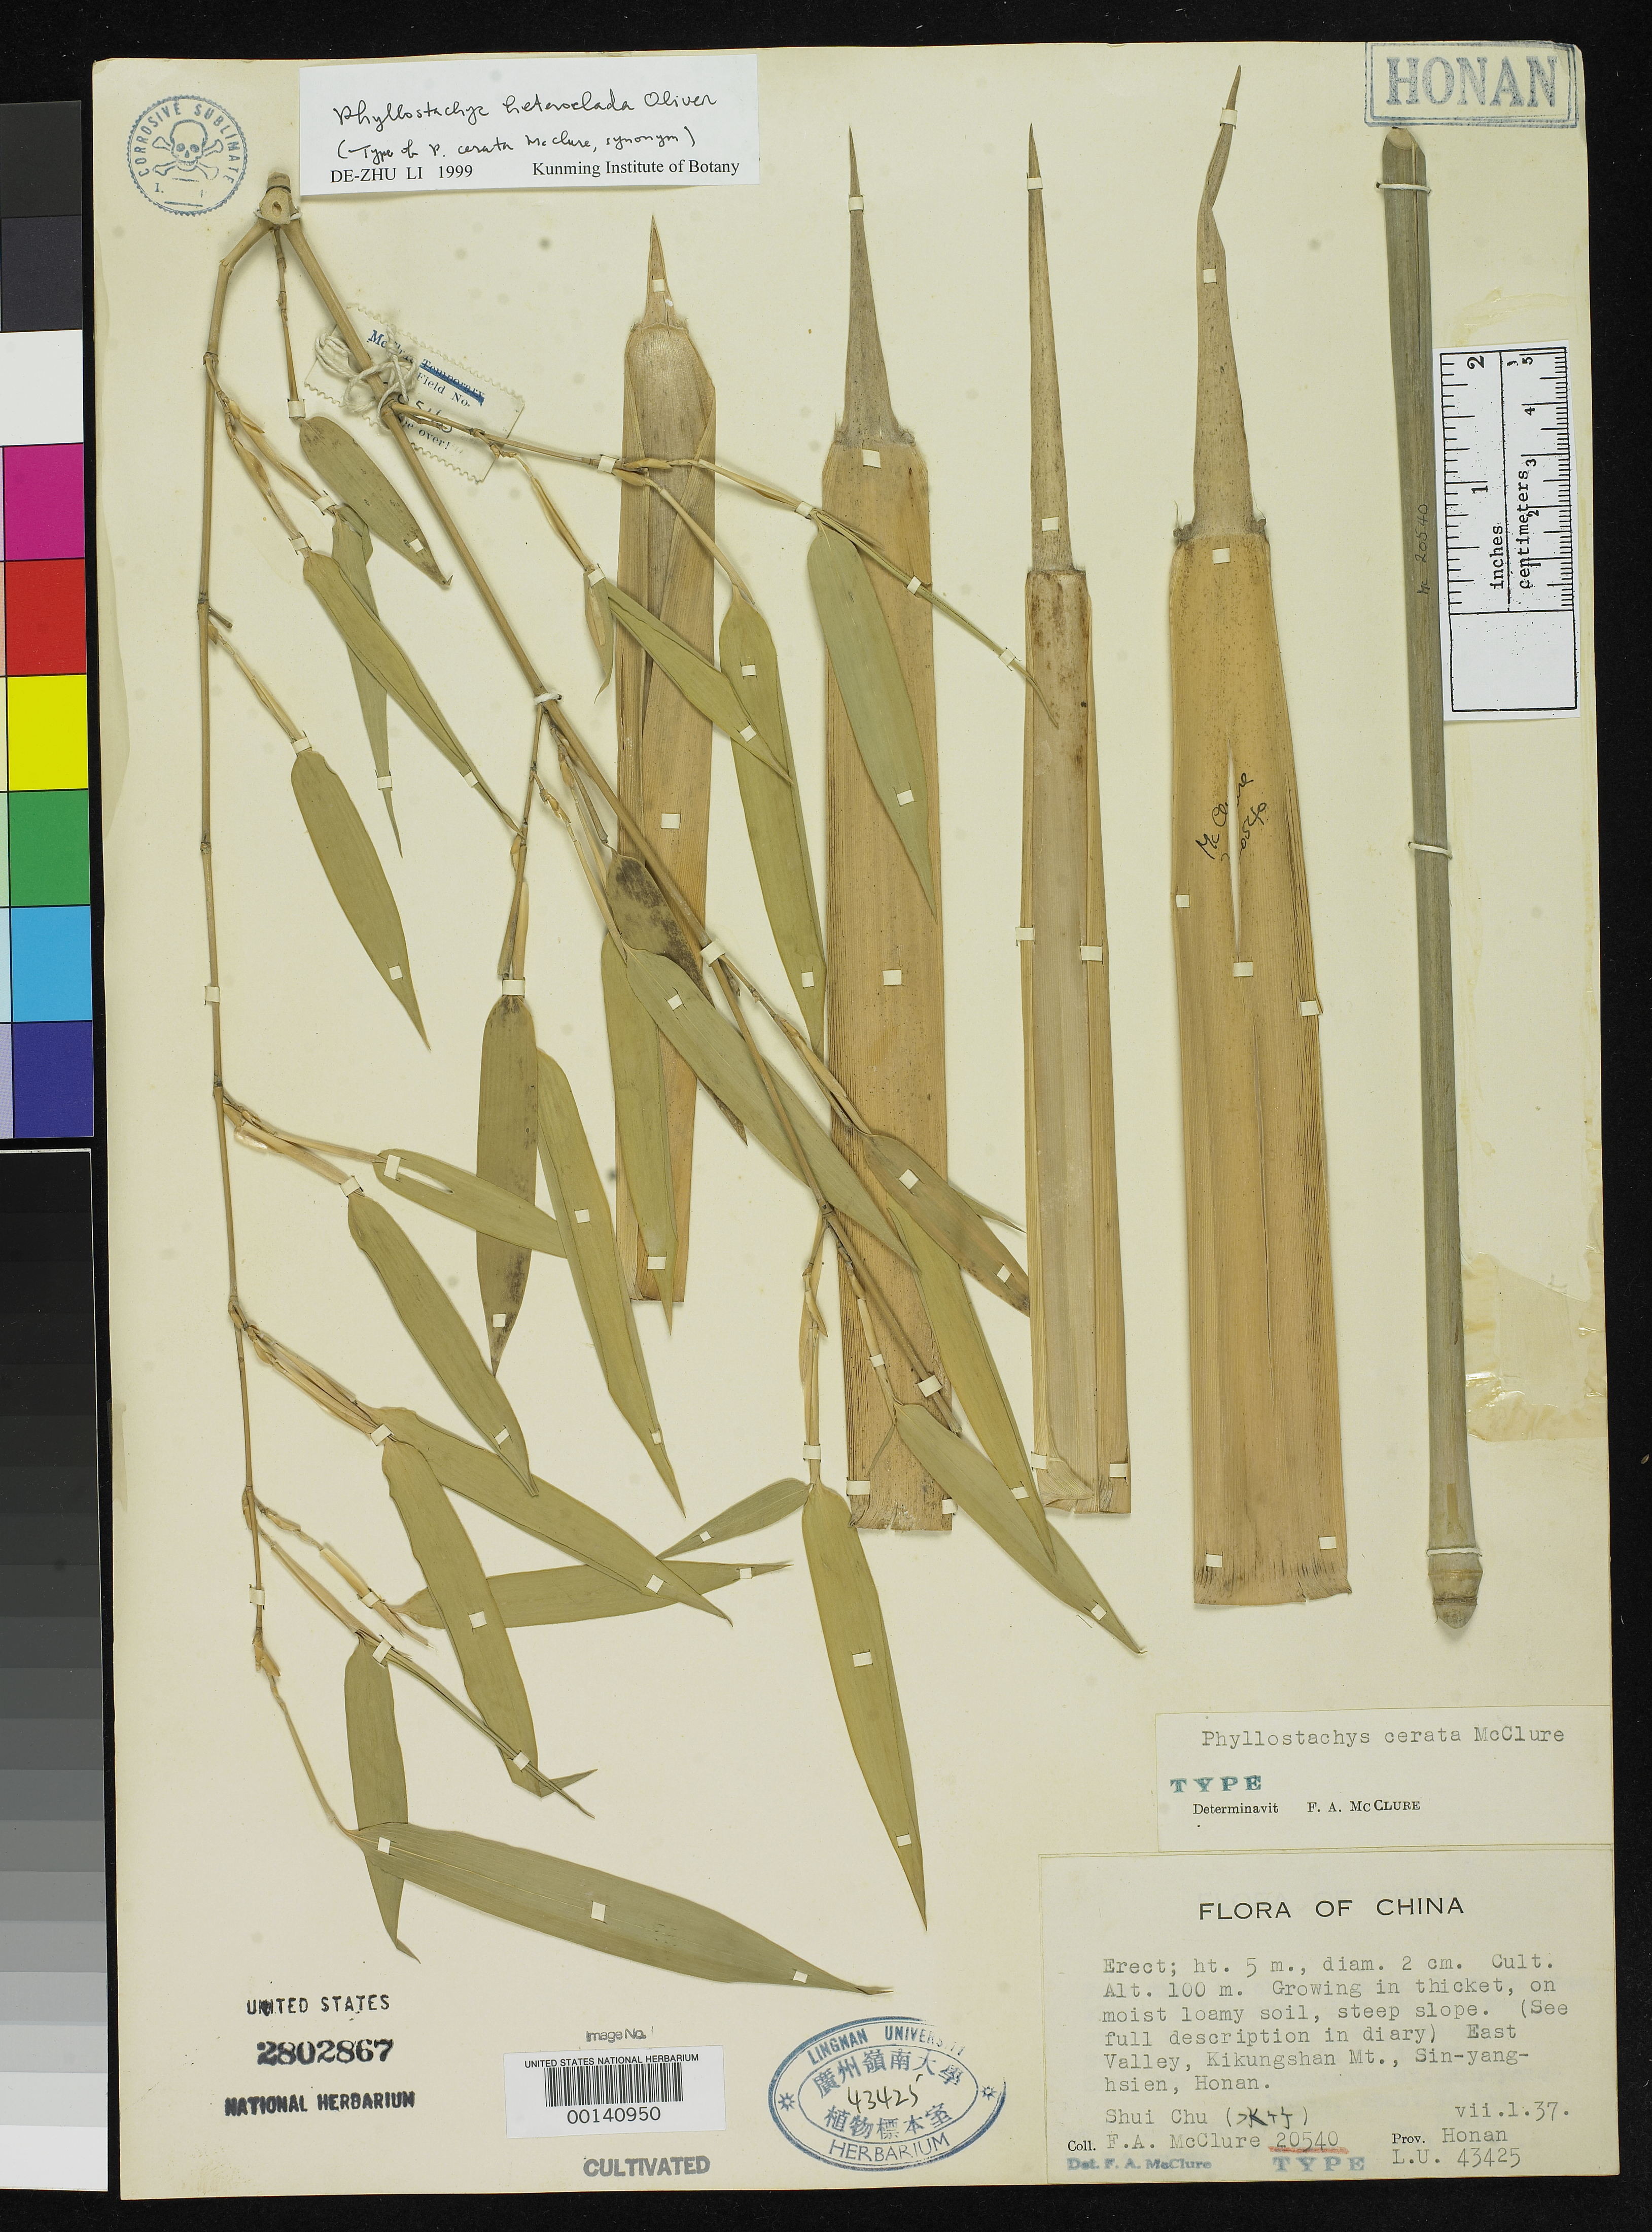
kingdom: Plantae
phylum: Tracheophyta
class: Liliopsida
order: Poales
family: Poaceae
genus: Phyllostachys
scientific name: Phyllostachys cerata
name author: McClure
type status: Type Collection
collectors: F. A. McClure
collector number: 20540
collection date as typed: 01 Jul 1937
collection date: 1937-07-01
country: China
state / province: Henan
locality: East valley, Kikungshan Mt., Sin-yang-hsien.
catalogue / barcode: US 2802867